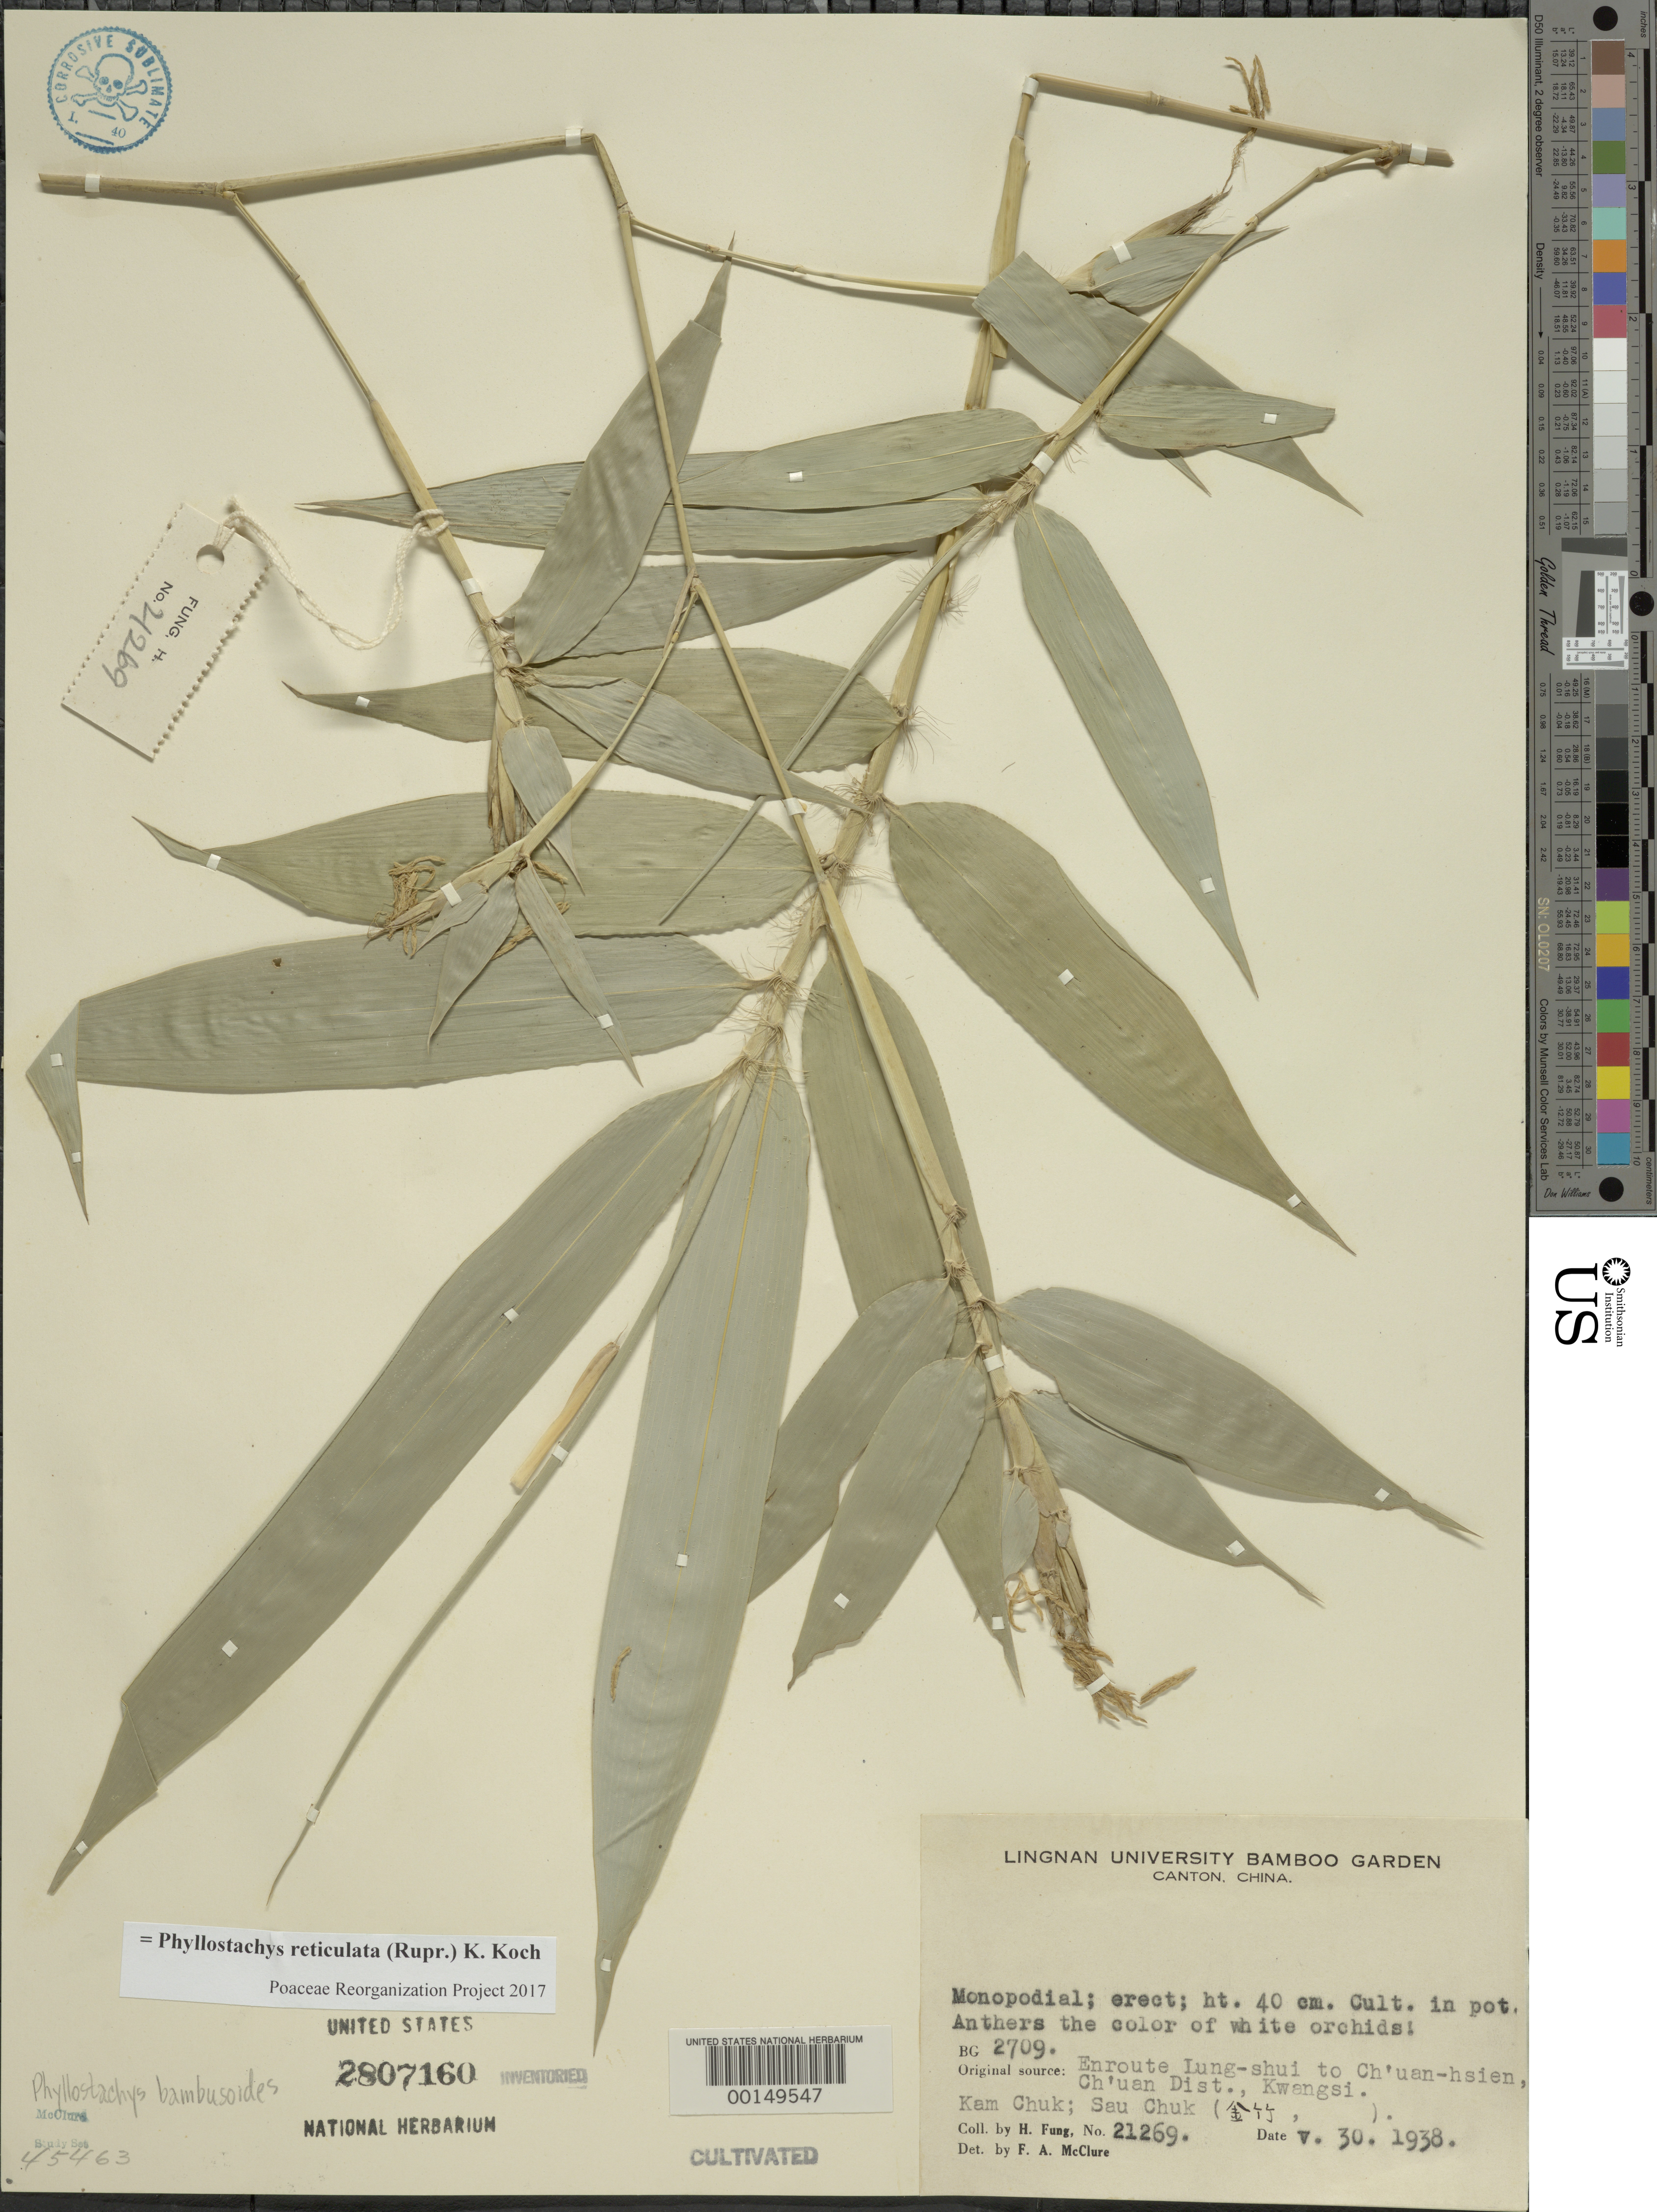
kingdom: Plantae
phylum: Tracheophyta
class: Liliopsida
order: Poales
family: Poaceae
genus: Phyllostachys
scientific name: Phyllostachys bambusoides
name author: Siebold & Zucc.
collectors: H. L. Fung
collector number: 21269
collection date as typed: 30 May 1938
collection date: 1938-05-30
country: China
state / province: Jiangxi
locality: Ch'uan, lung-shui/ch'uan-hsien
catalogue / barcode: US 2807160